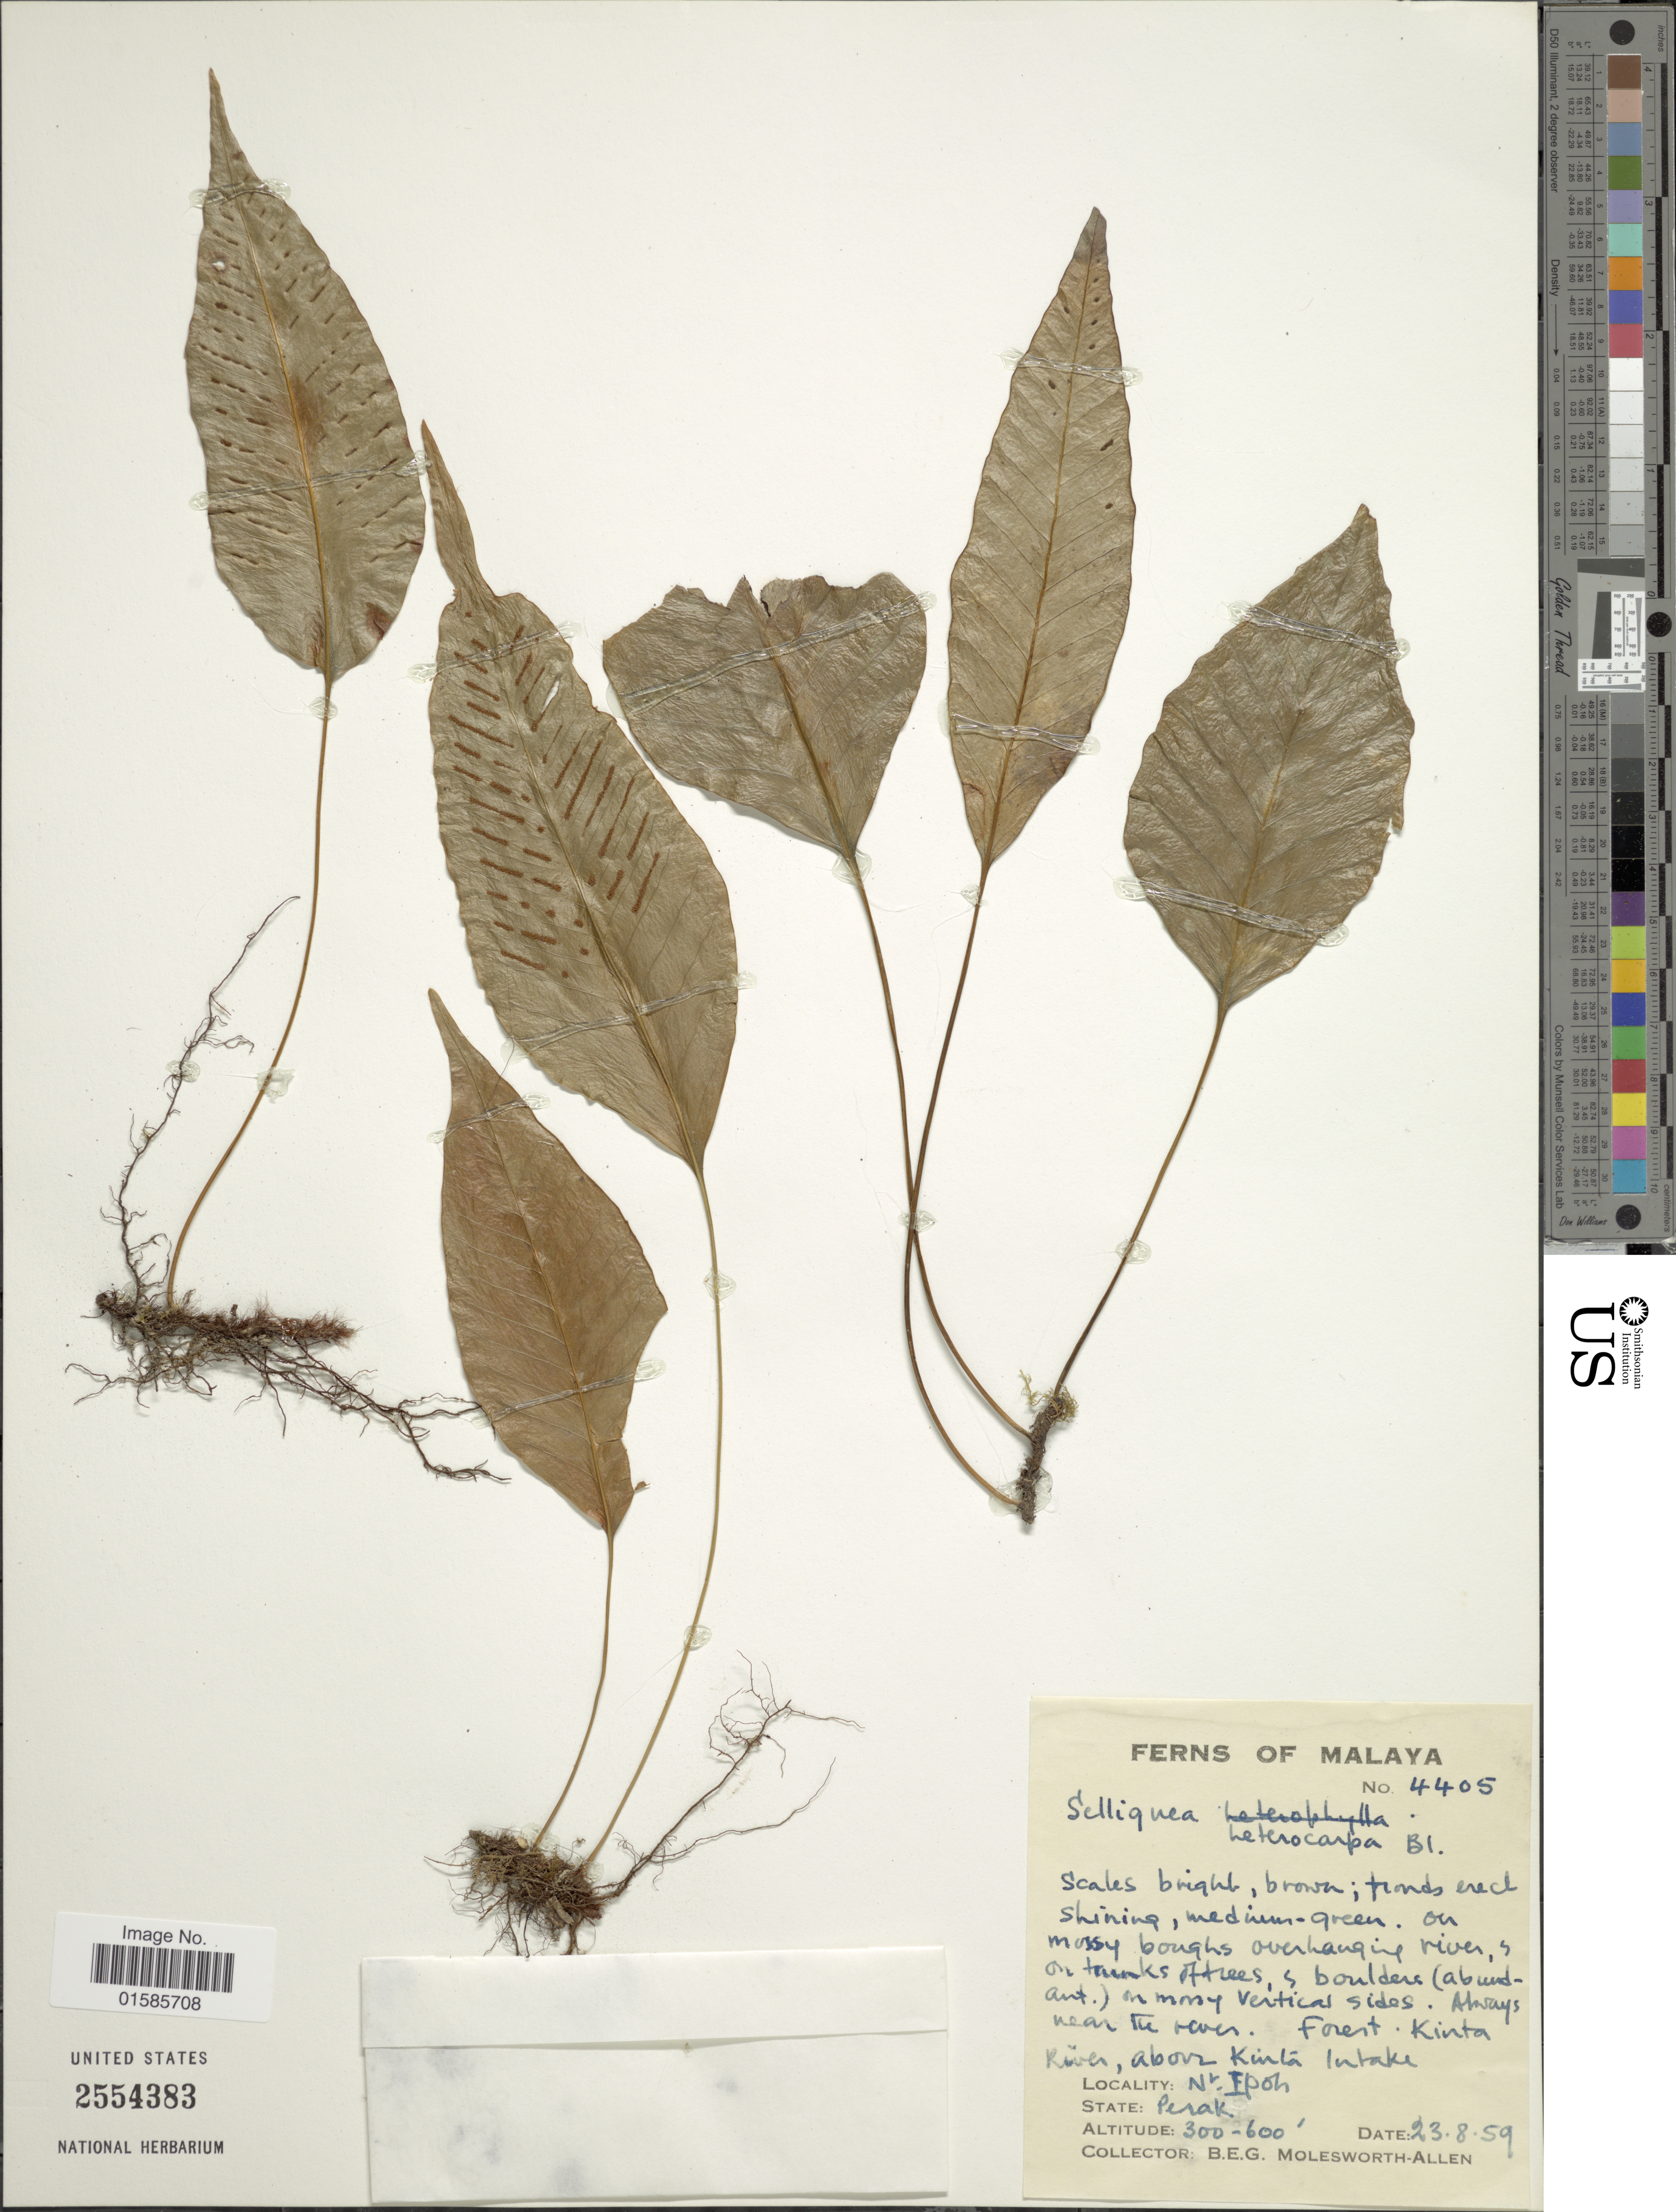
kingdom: Plantae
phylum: Tracheophyta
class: Polypodiopsida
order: Polypodiales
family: Polypodiaceae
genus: Microsorum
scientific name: Microsorum heterocarpum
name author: (Blume) Ching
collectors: B. E. G. Molesworth-Allen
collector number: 4405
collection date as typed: Transcribed d/m/y: 23/8/59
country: Malaysia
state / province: Perak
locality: Forest Kinta River above Kinta Intake, Mt Ipoh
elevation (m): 91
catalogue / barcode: US 2554383